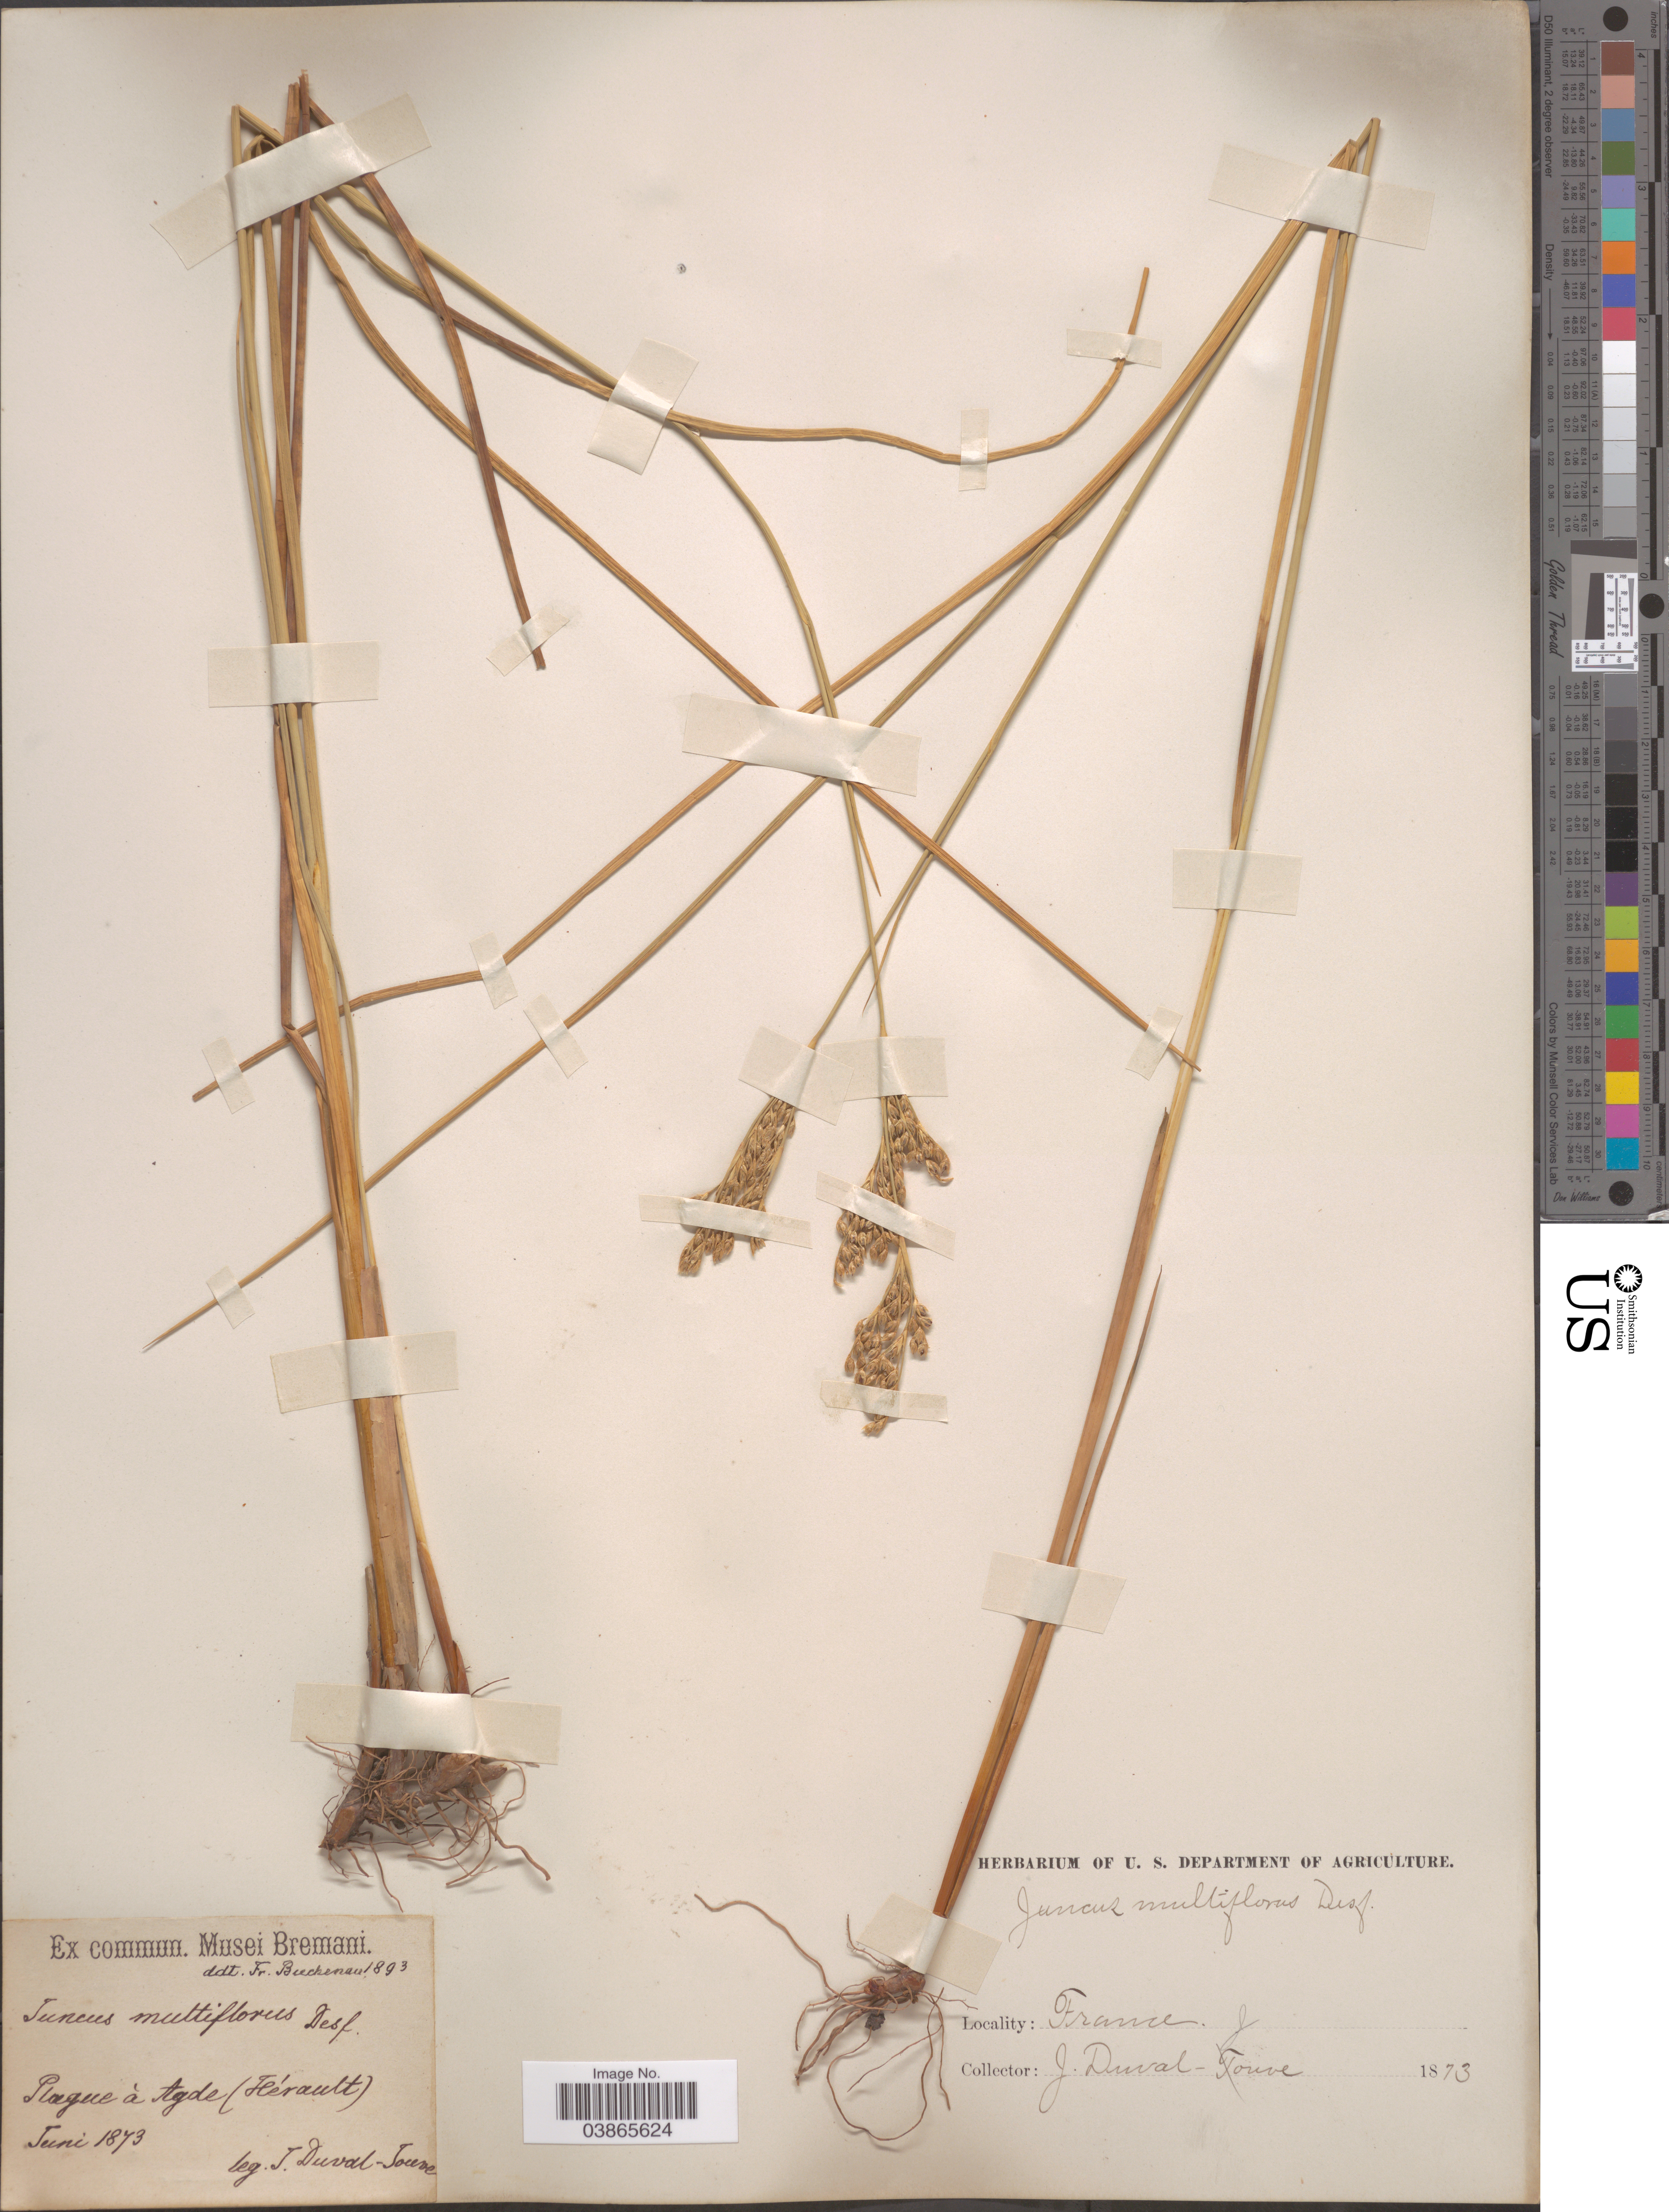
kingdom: Plantae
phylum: Tracheophyta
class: Liliopsida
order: Poales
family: Juncaceae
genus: Juncus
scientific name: Juncus multiflorus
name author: Ehrh.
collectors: J. Duval-Jouve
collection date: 1873-06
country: France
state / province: Occitanie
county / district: Hérault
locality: Plague à Agde (Hérault).